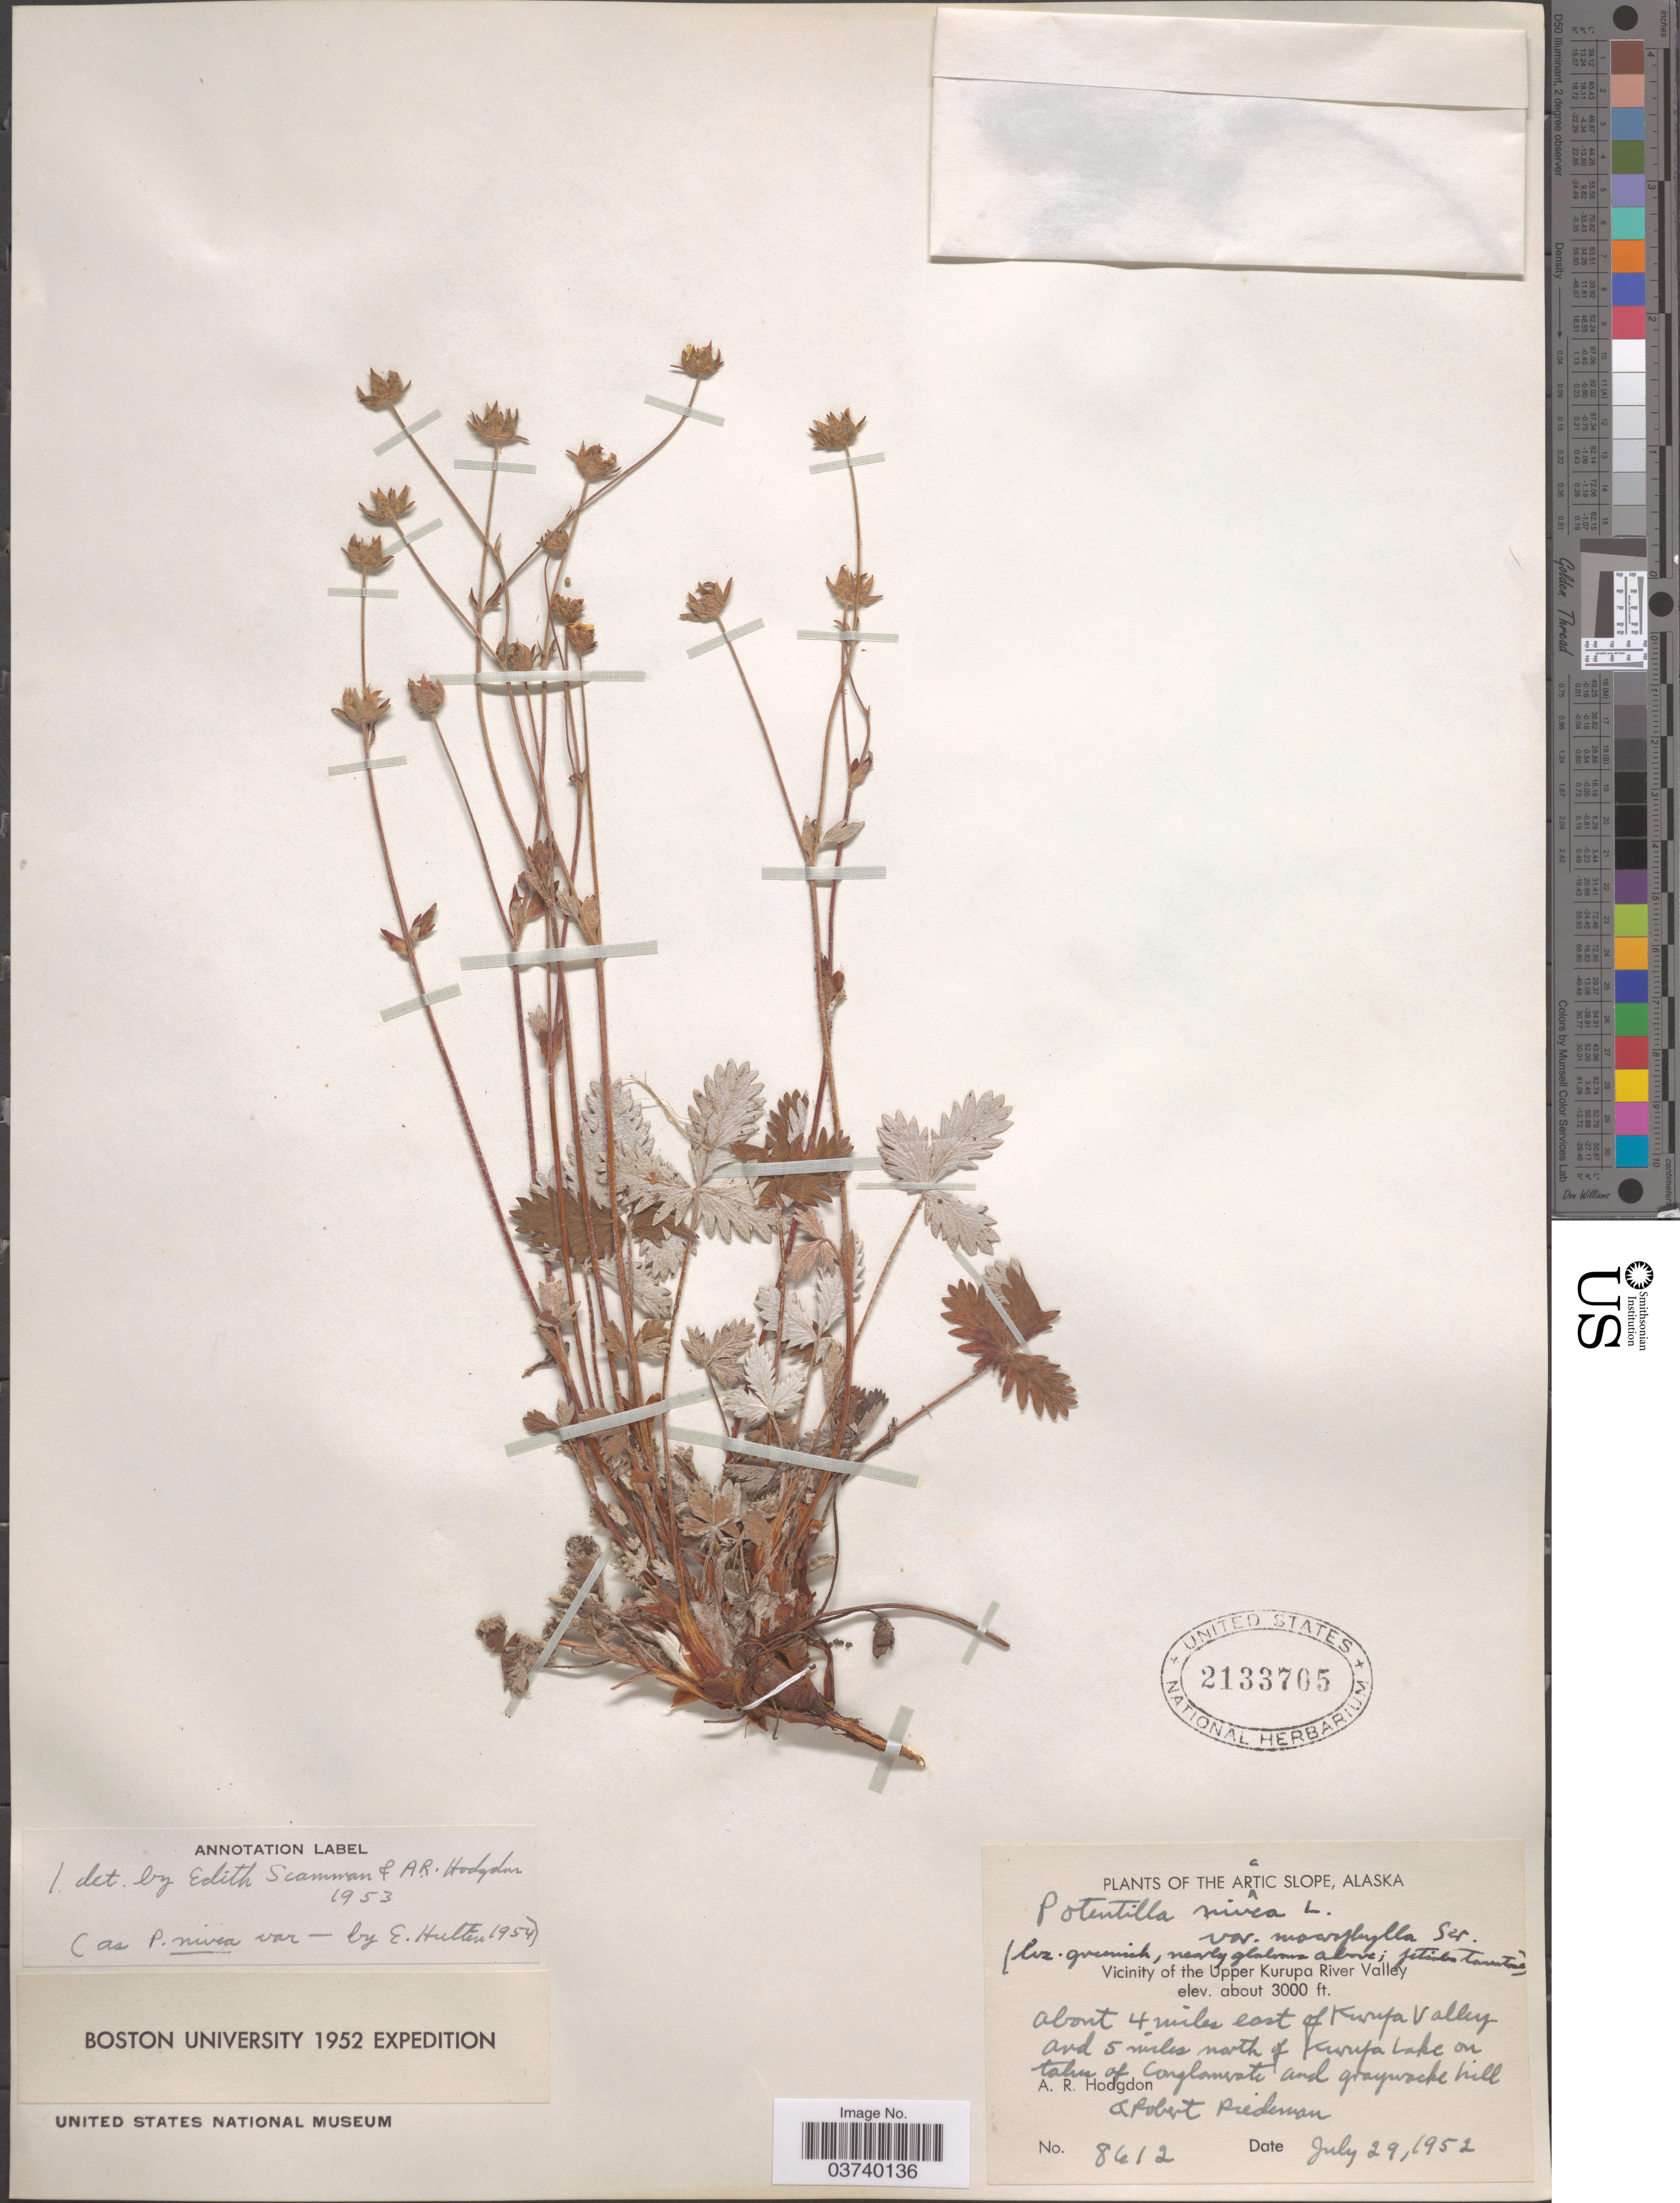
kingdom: Plantae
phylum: Tracheophyta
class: Magnoliopsida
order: Rosales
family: Rosaceae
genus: Potentilla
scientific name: Potentilla nivea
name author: L.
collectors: A. R. Hodgdon & R. Piedeman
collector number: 8612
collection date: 1952-07-29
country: United States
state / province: Alaska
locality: The Arctic Slope. Vicniity of the Upper Kurupa River Valley. About 4 miles east of Kurupa Valley and 5 miles north of Kurupa Lake on talus of conglomerate and graywacke hill.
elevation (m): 914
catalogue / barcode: US 2133705